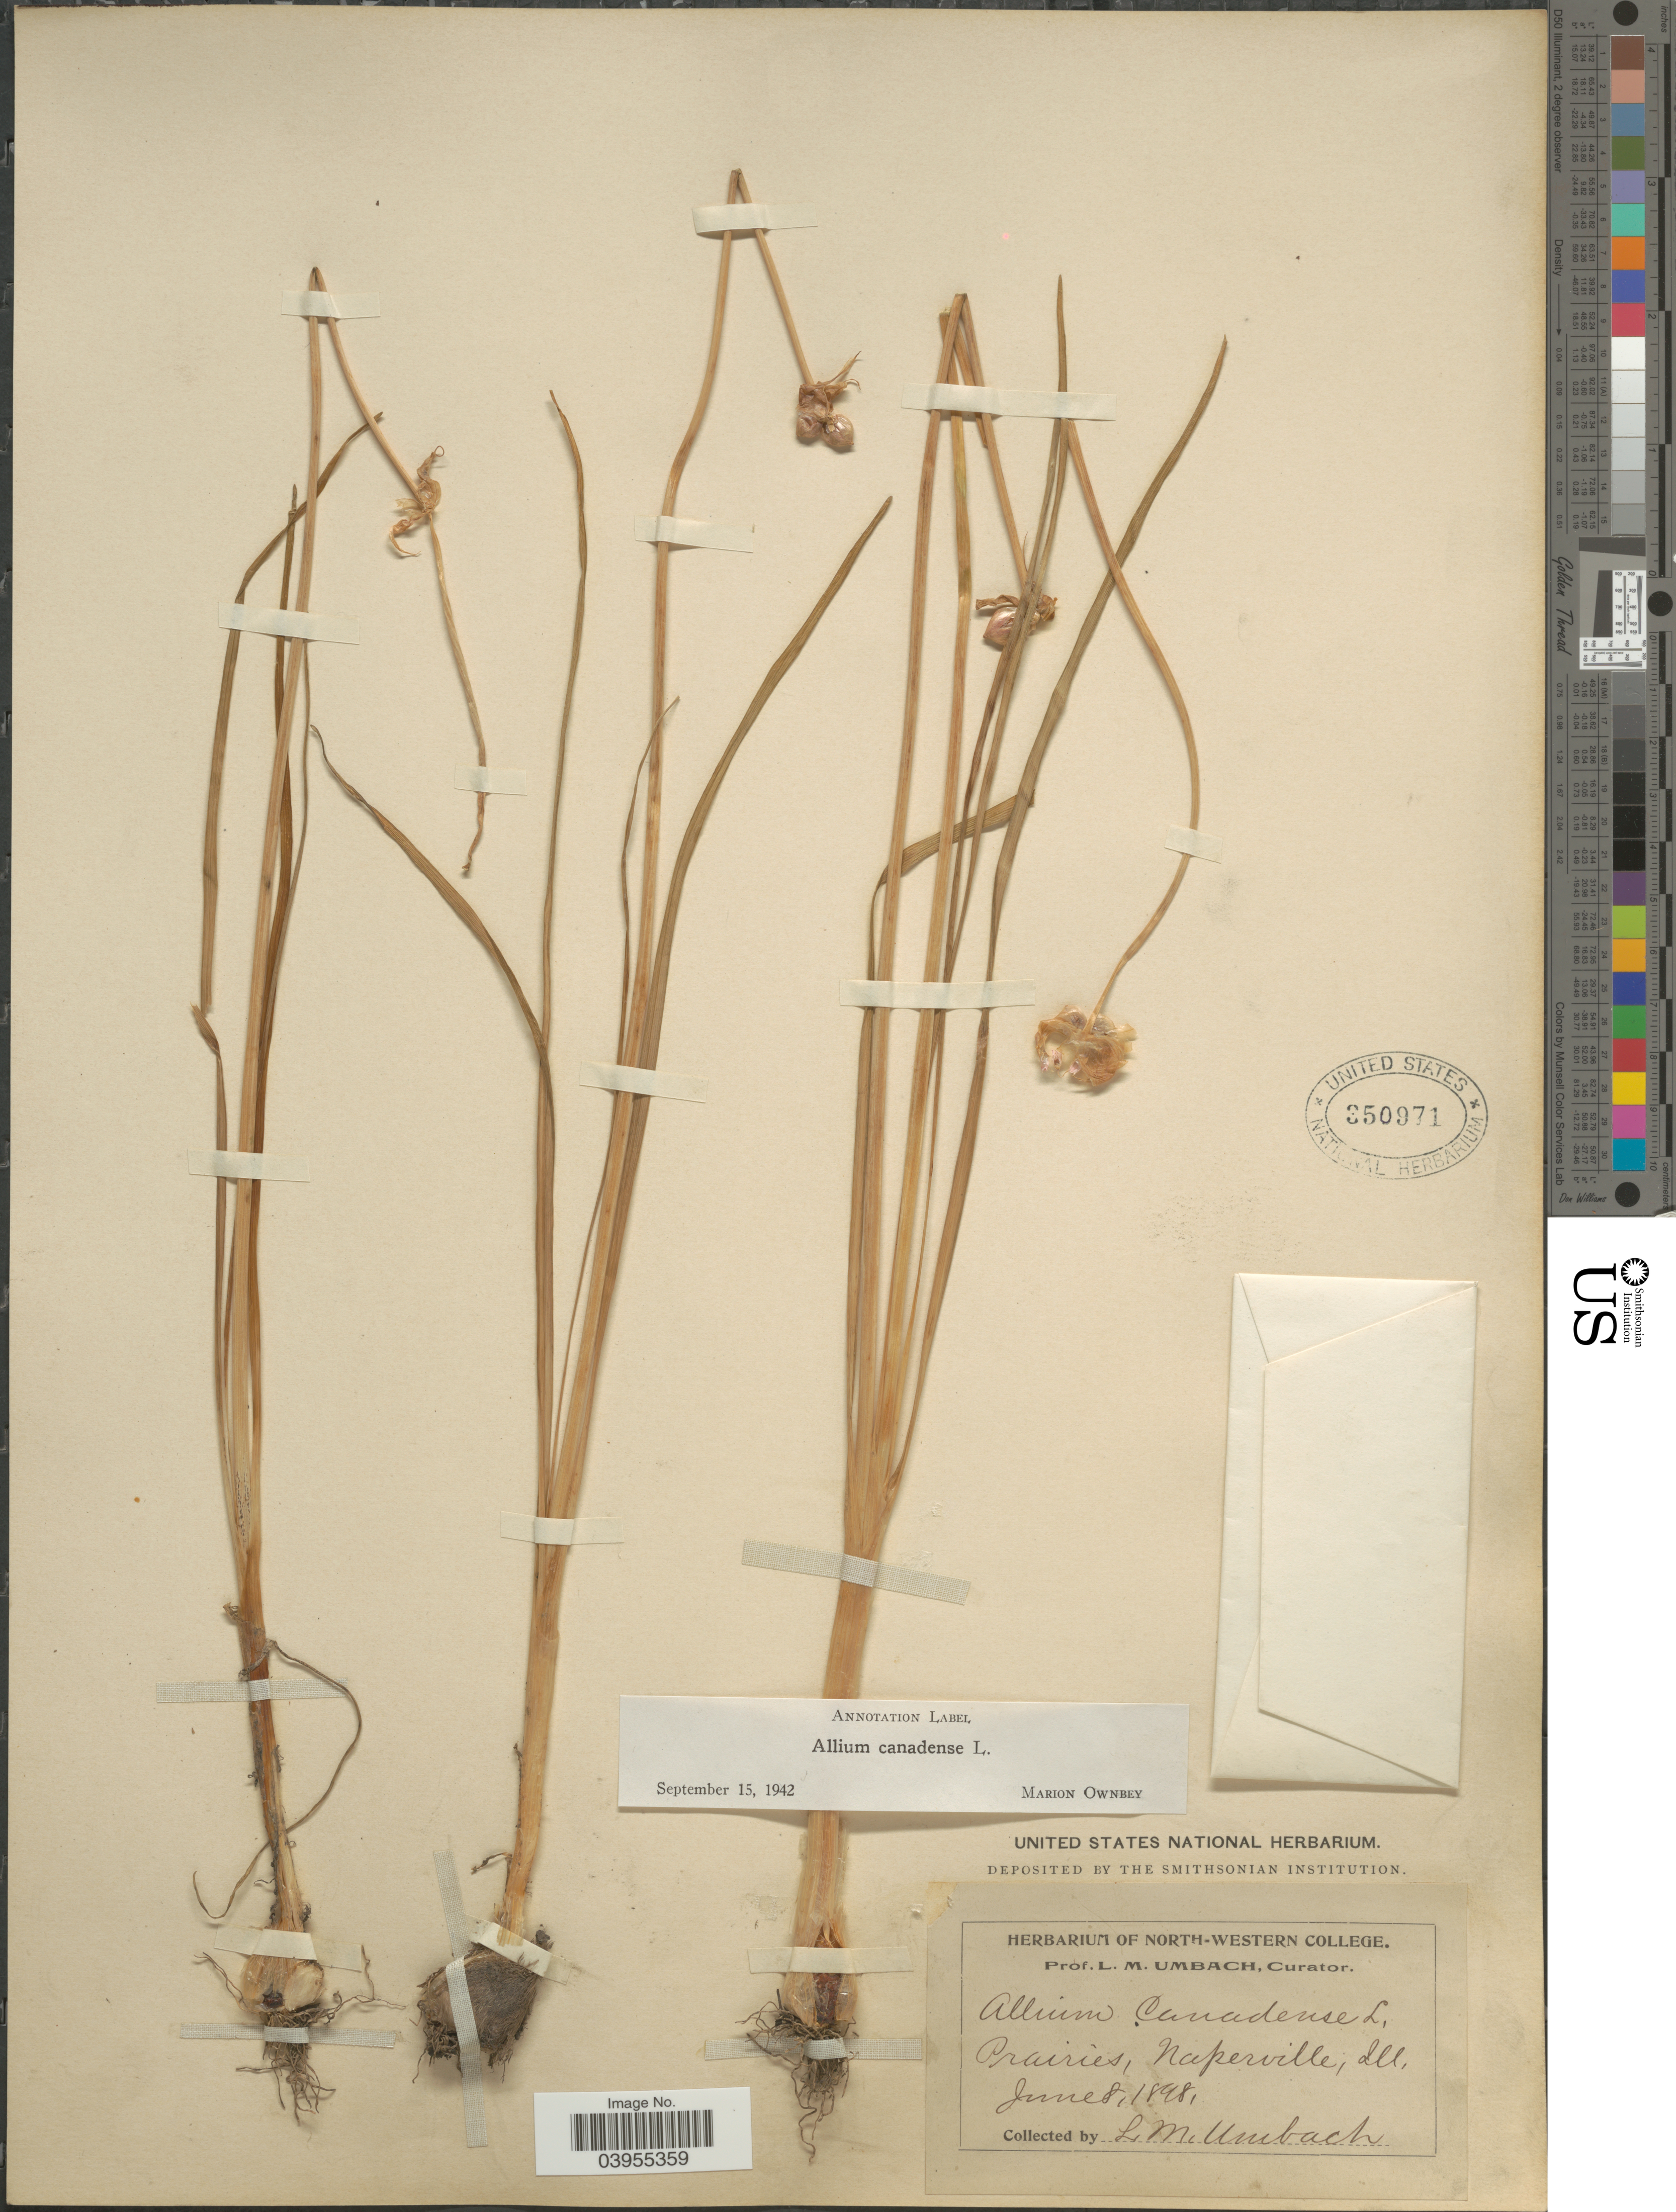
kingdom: Plantae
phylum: Tracheophyta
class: Liliopsida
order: Asparagales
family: Amaryllidaceae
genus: Allium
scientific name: Allium canadense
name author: L.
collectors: L. M. Umbach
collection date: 1898-06-08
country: United States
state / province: Illinois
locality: Prairies, Naperville.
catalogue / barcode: US 350971